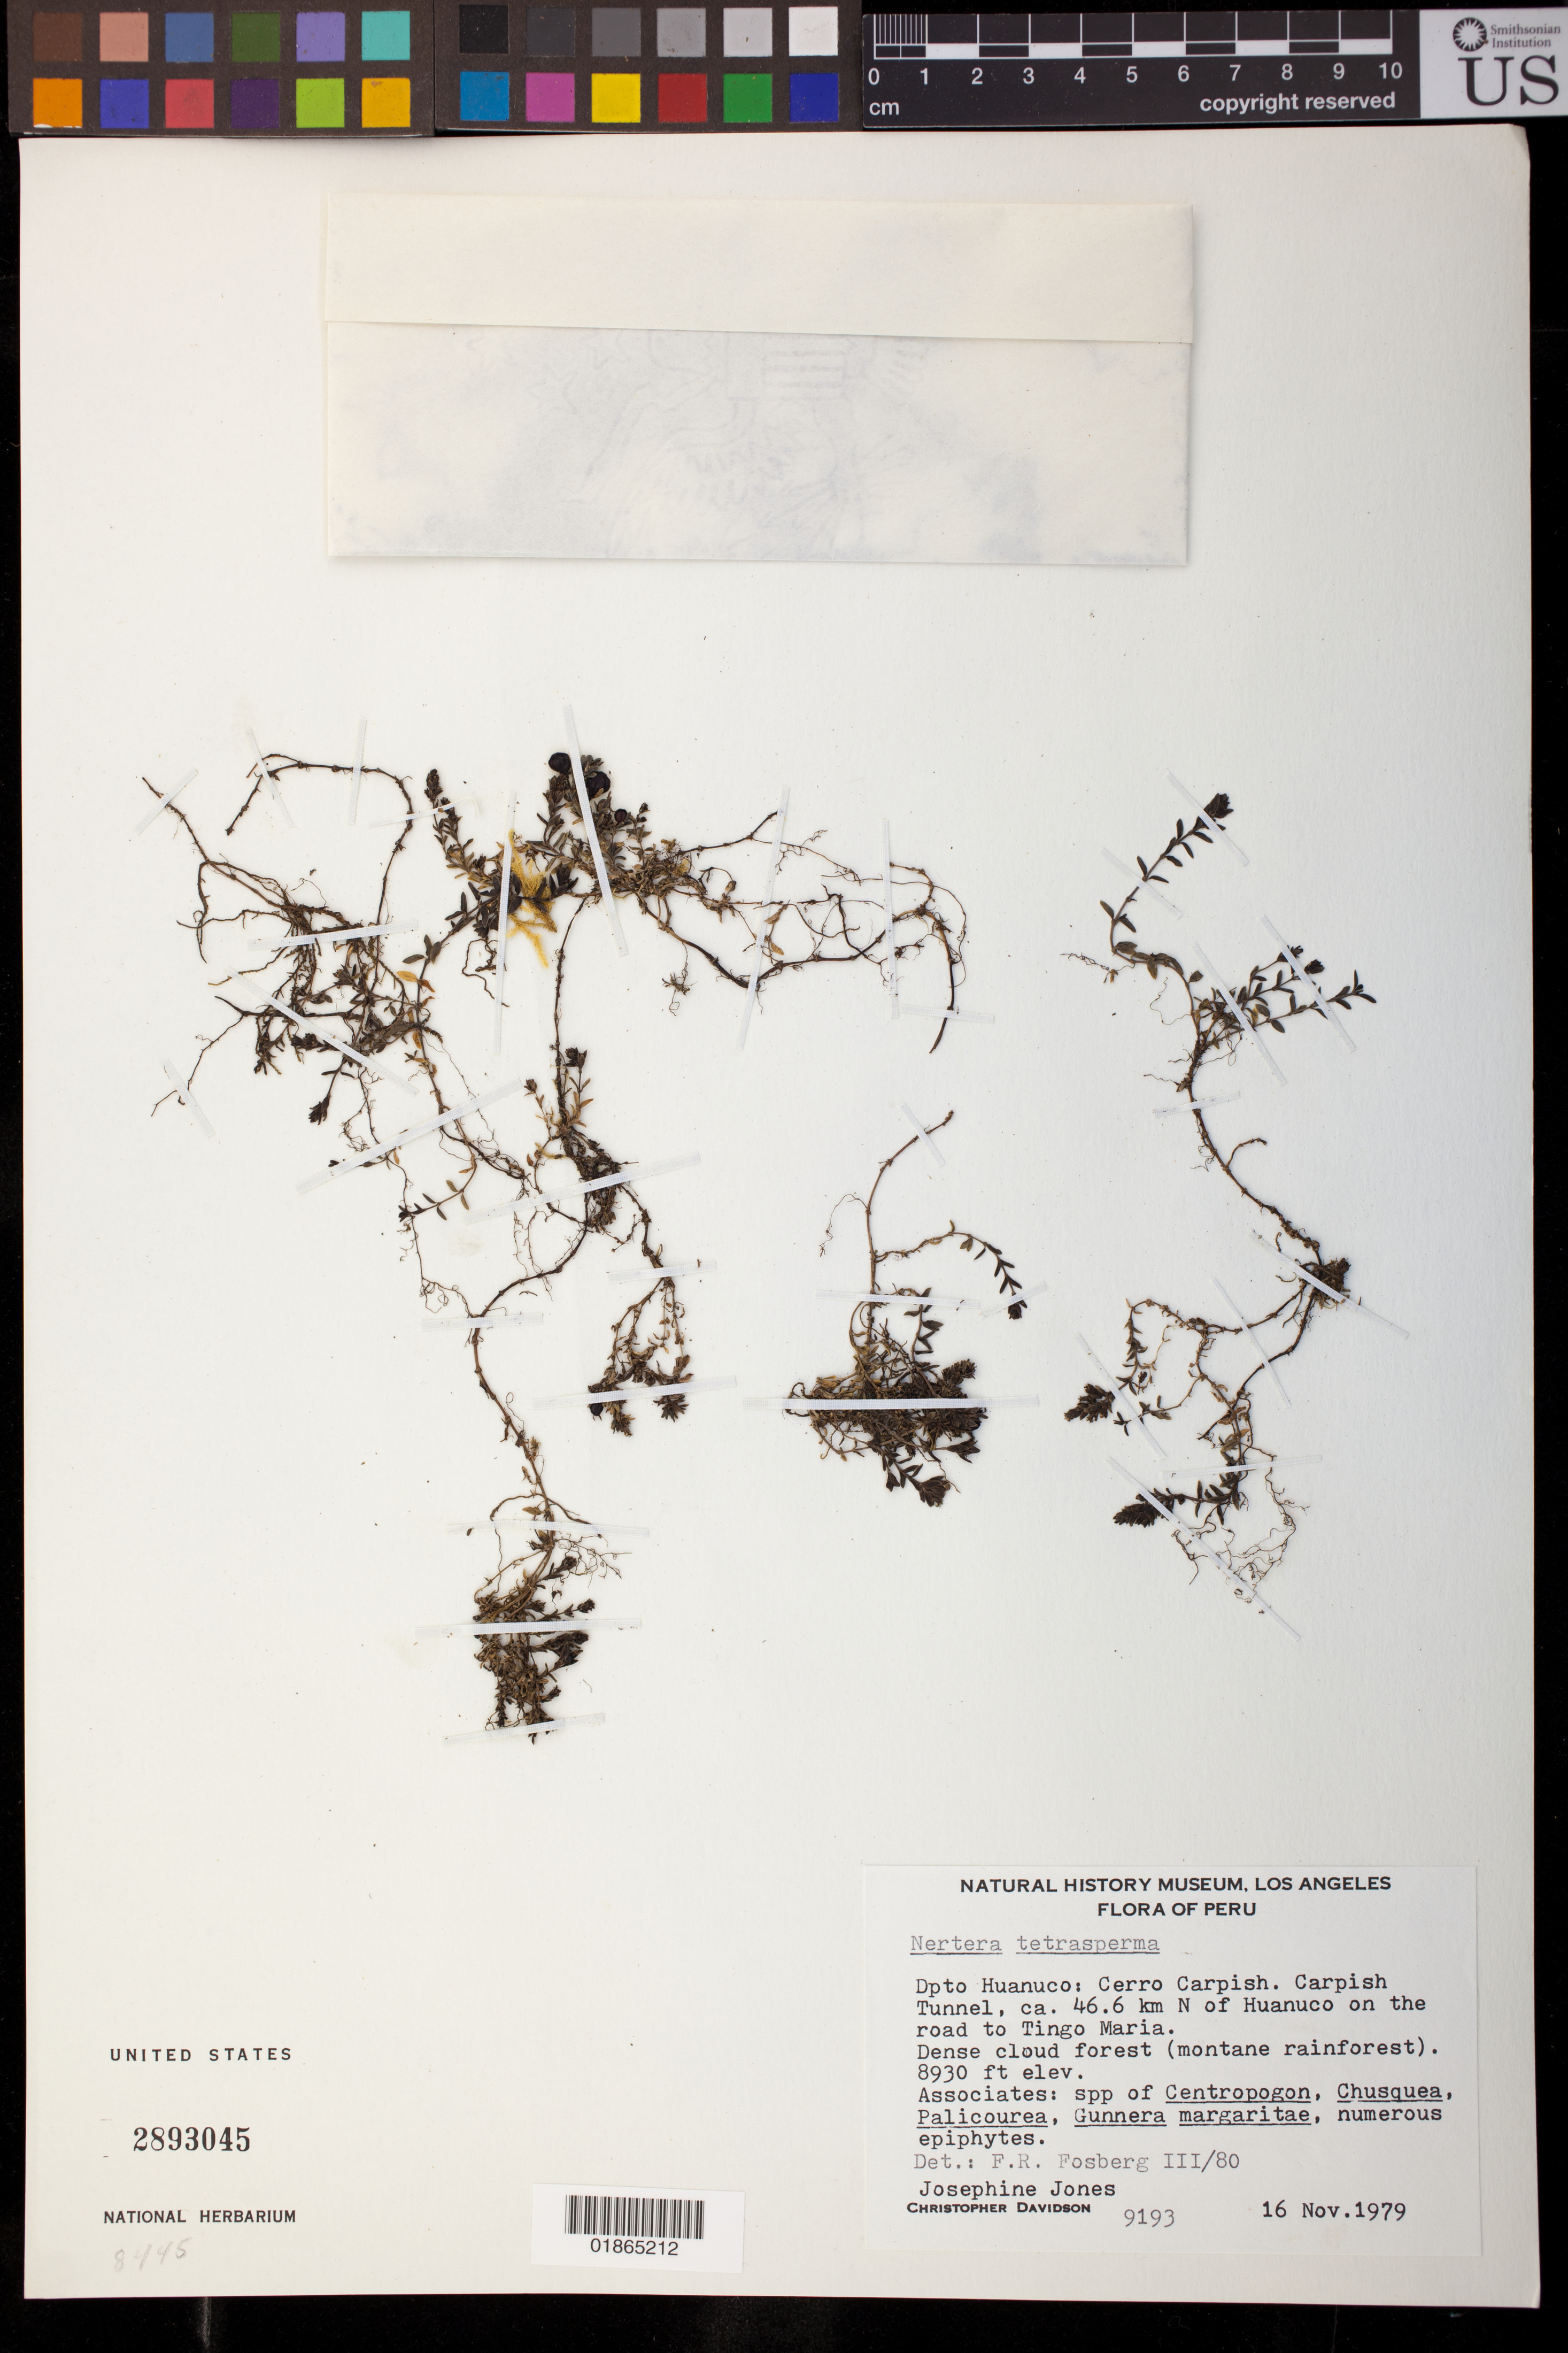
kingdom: Plantae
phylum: Tracheophyta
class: Magnoliopsida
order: Gentianales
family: Rubiaceae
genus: Nertera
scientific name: Nertera tetrasperma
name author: Kunth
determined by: Fosberg, F. R.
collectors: J. Jones & C. Davidson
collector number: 9193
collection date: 1979-11-16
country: Peru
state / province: Huánuco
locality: Cerro Carpish Tunnel, ca. 46.6 km N. of Huanuco on the road to Tingo Maria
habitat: Dense cloud forest (montane rainforest).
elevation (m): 2722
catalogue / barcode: US 2893045